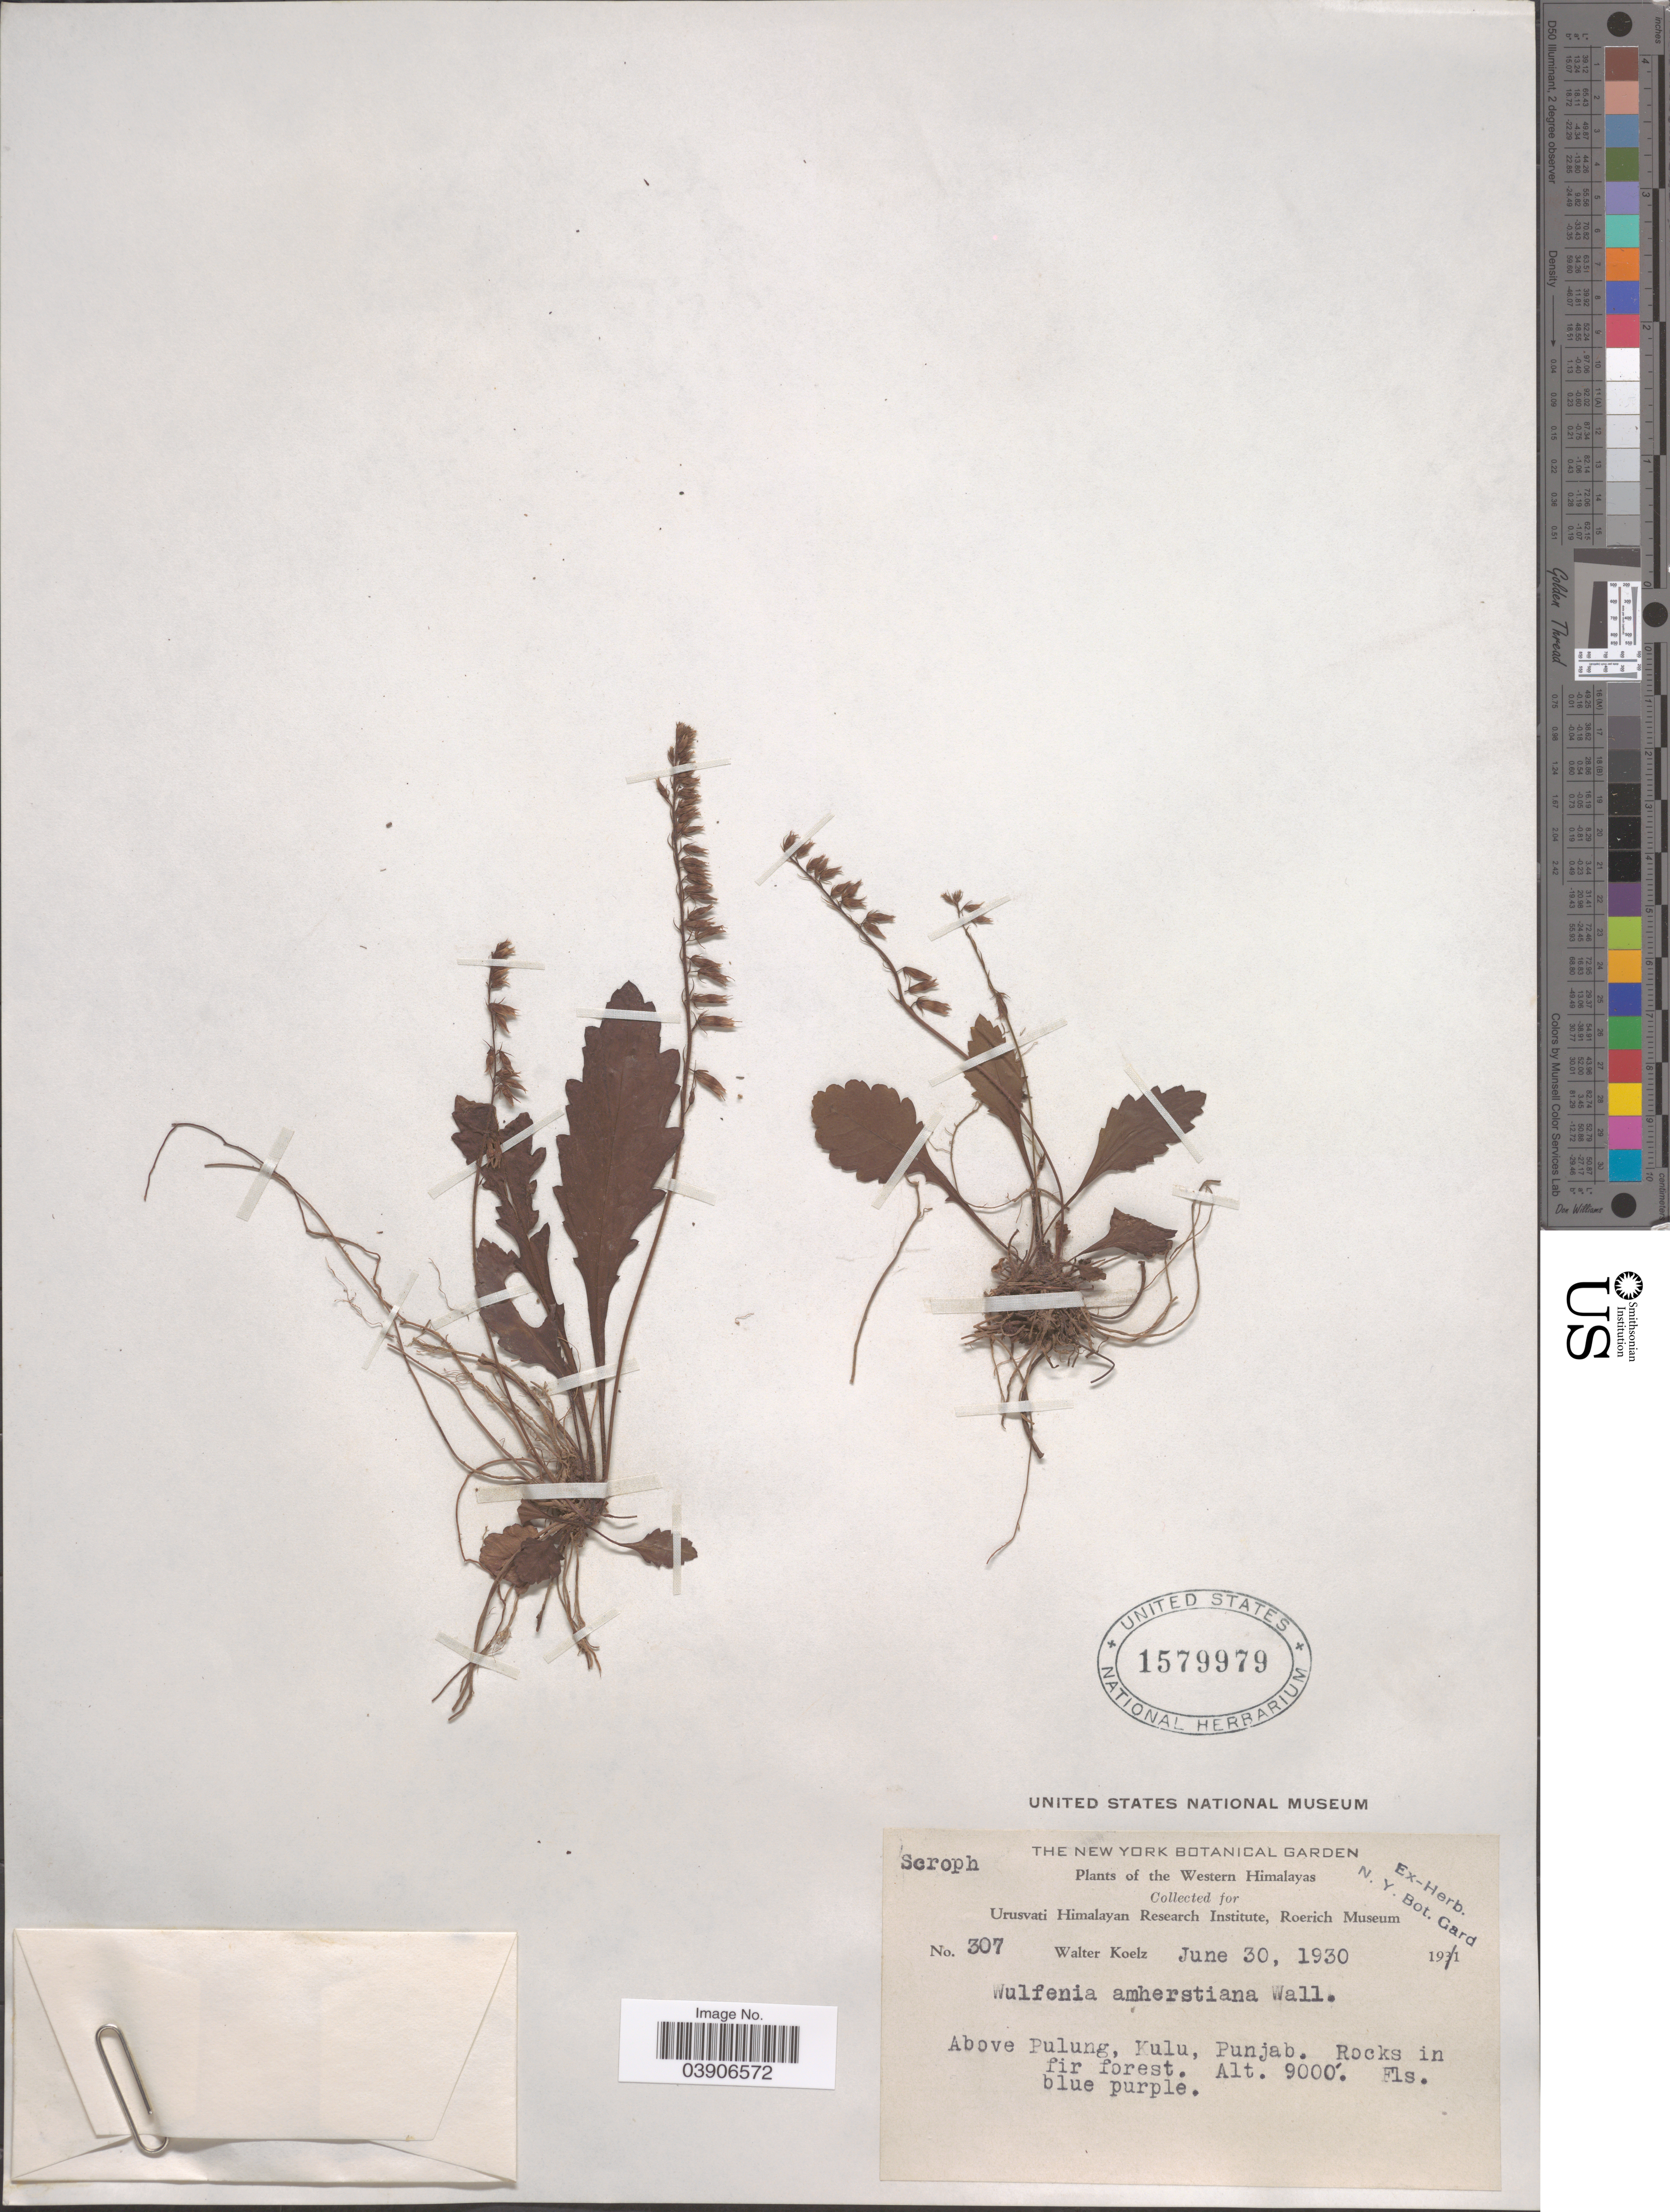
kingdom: Plantae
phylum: Tracheophyta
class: Magnoliopsida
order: Lamiales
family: Plantaginaceae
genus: Wulfenia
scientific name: Wulfenia amherstiana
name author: Benth.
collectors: W. N. Koelz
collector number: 307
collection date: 1930-06-30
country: India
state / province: Punjab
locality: Western Himalayas. Above Pulung, Kulu.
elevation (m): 2743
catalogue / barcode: US 1579979